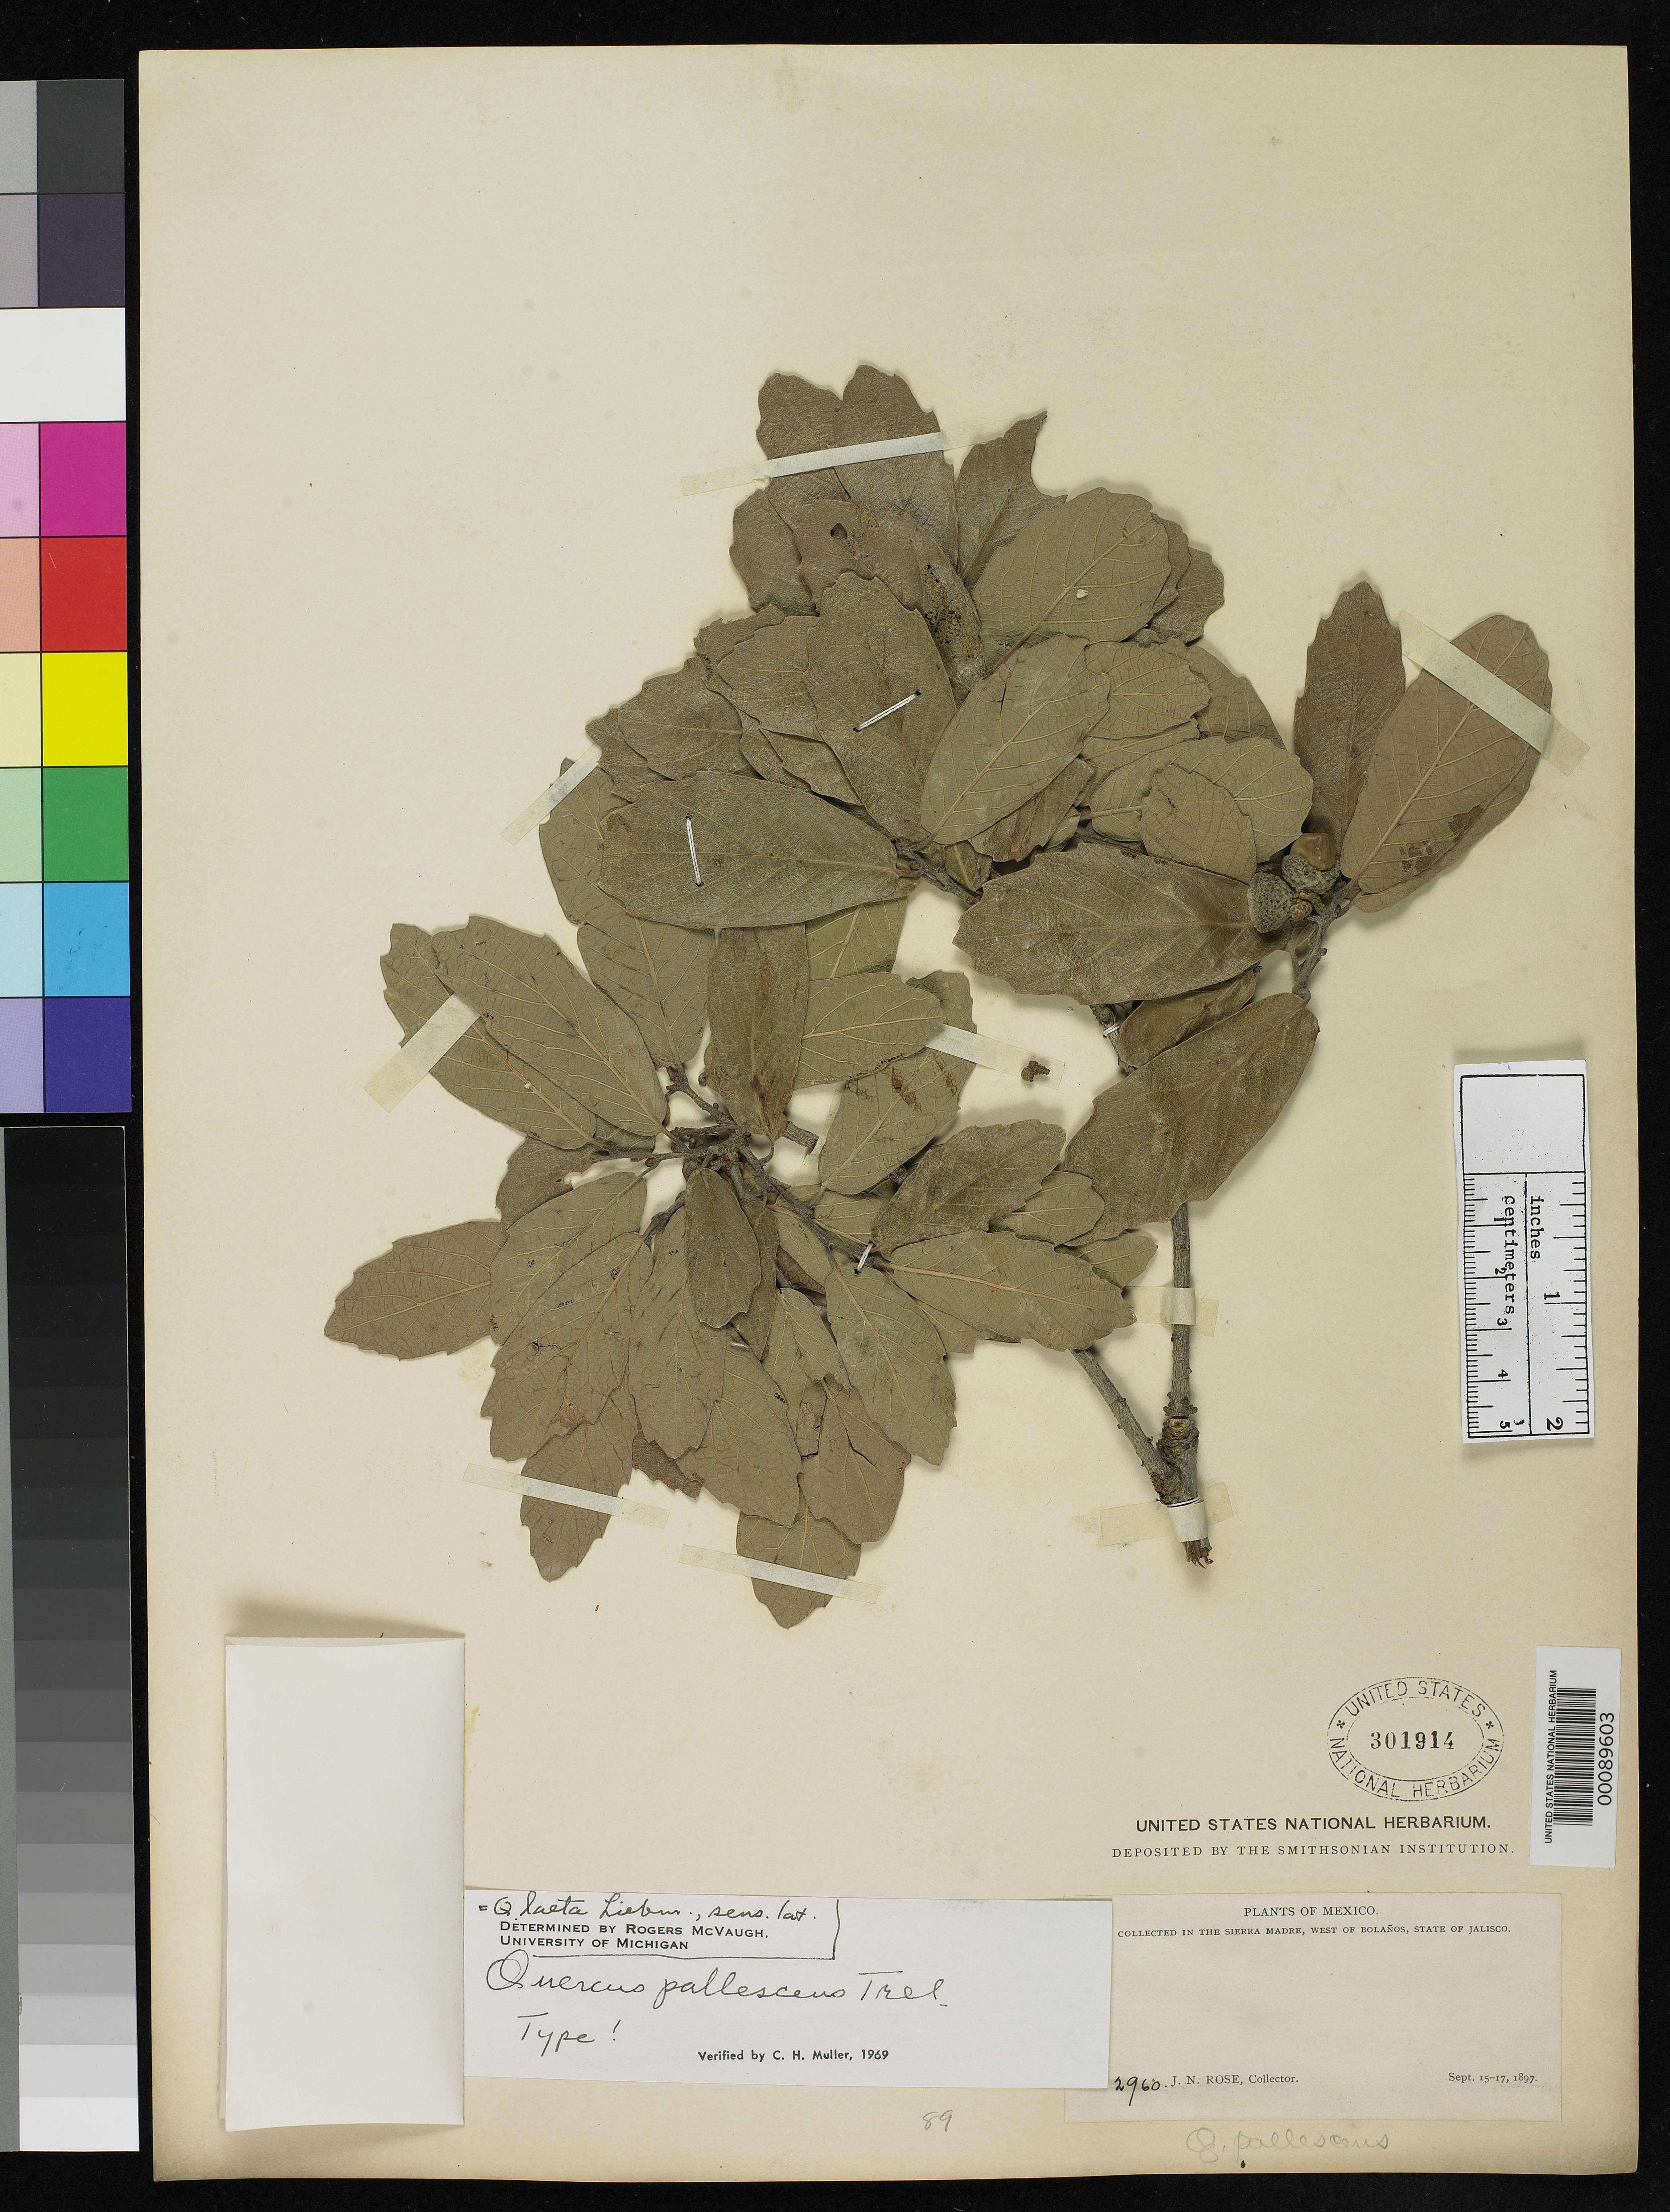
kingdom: Plantae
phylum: Tracheophyta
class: Magnoliopsida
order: Fagales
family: Fagaceae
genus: Quercus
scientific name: Quercus pallescens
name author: Trel.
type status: Holotype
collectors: J. N. Rose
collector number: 2960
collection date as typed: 14 Sep 1897 to 17 Sep 1897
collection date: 1897-09-14/1897-09-17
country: Mexico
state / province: Jalisco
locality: Bolaños.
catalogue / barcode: US 301914